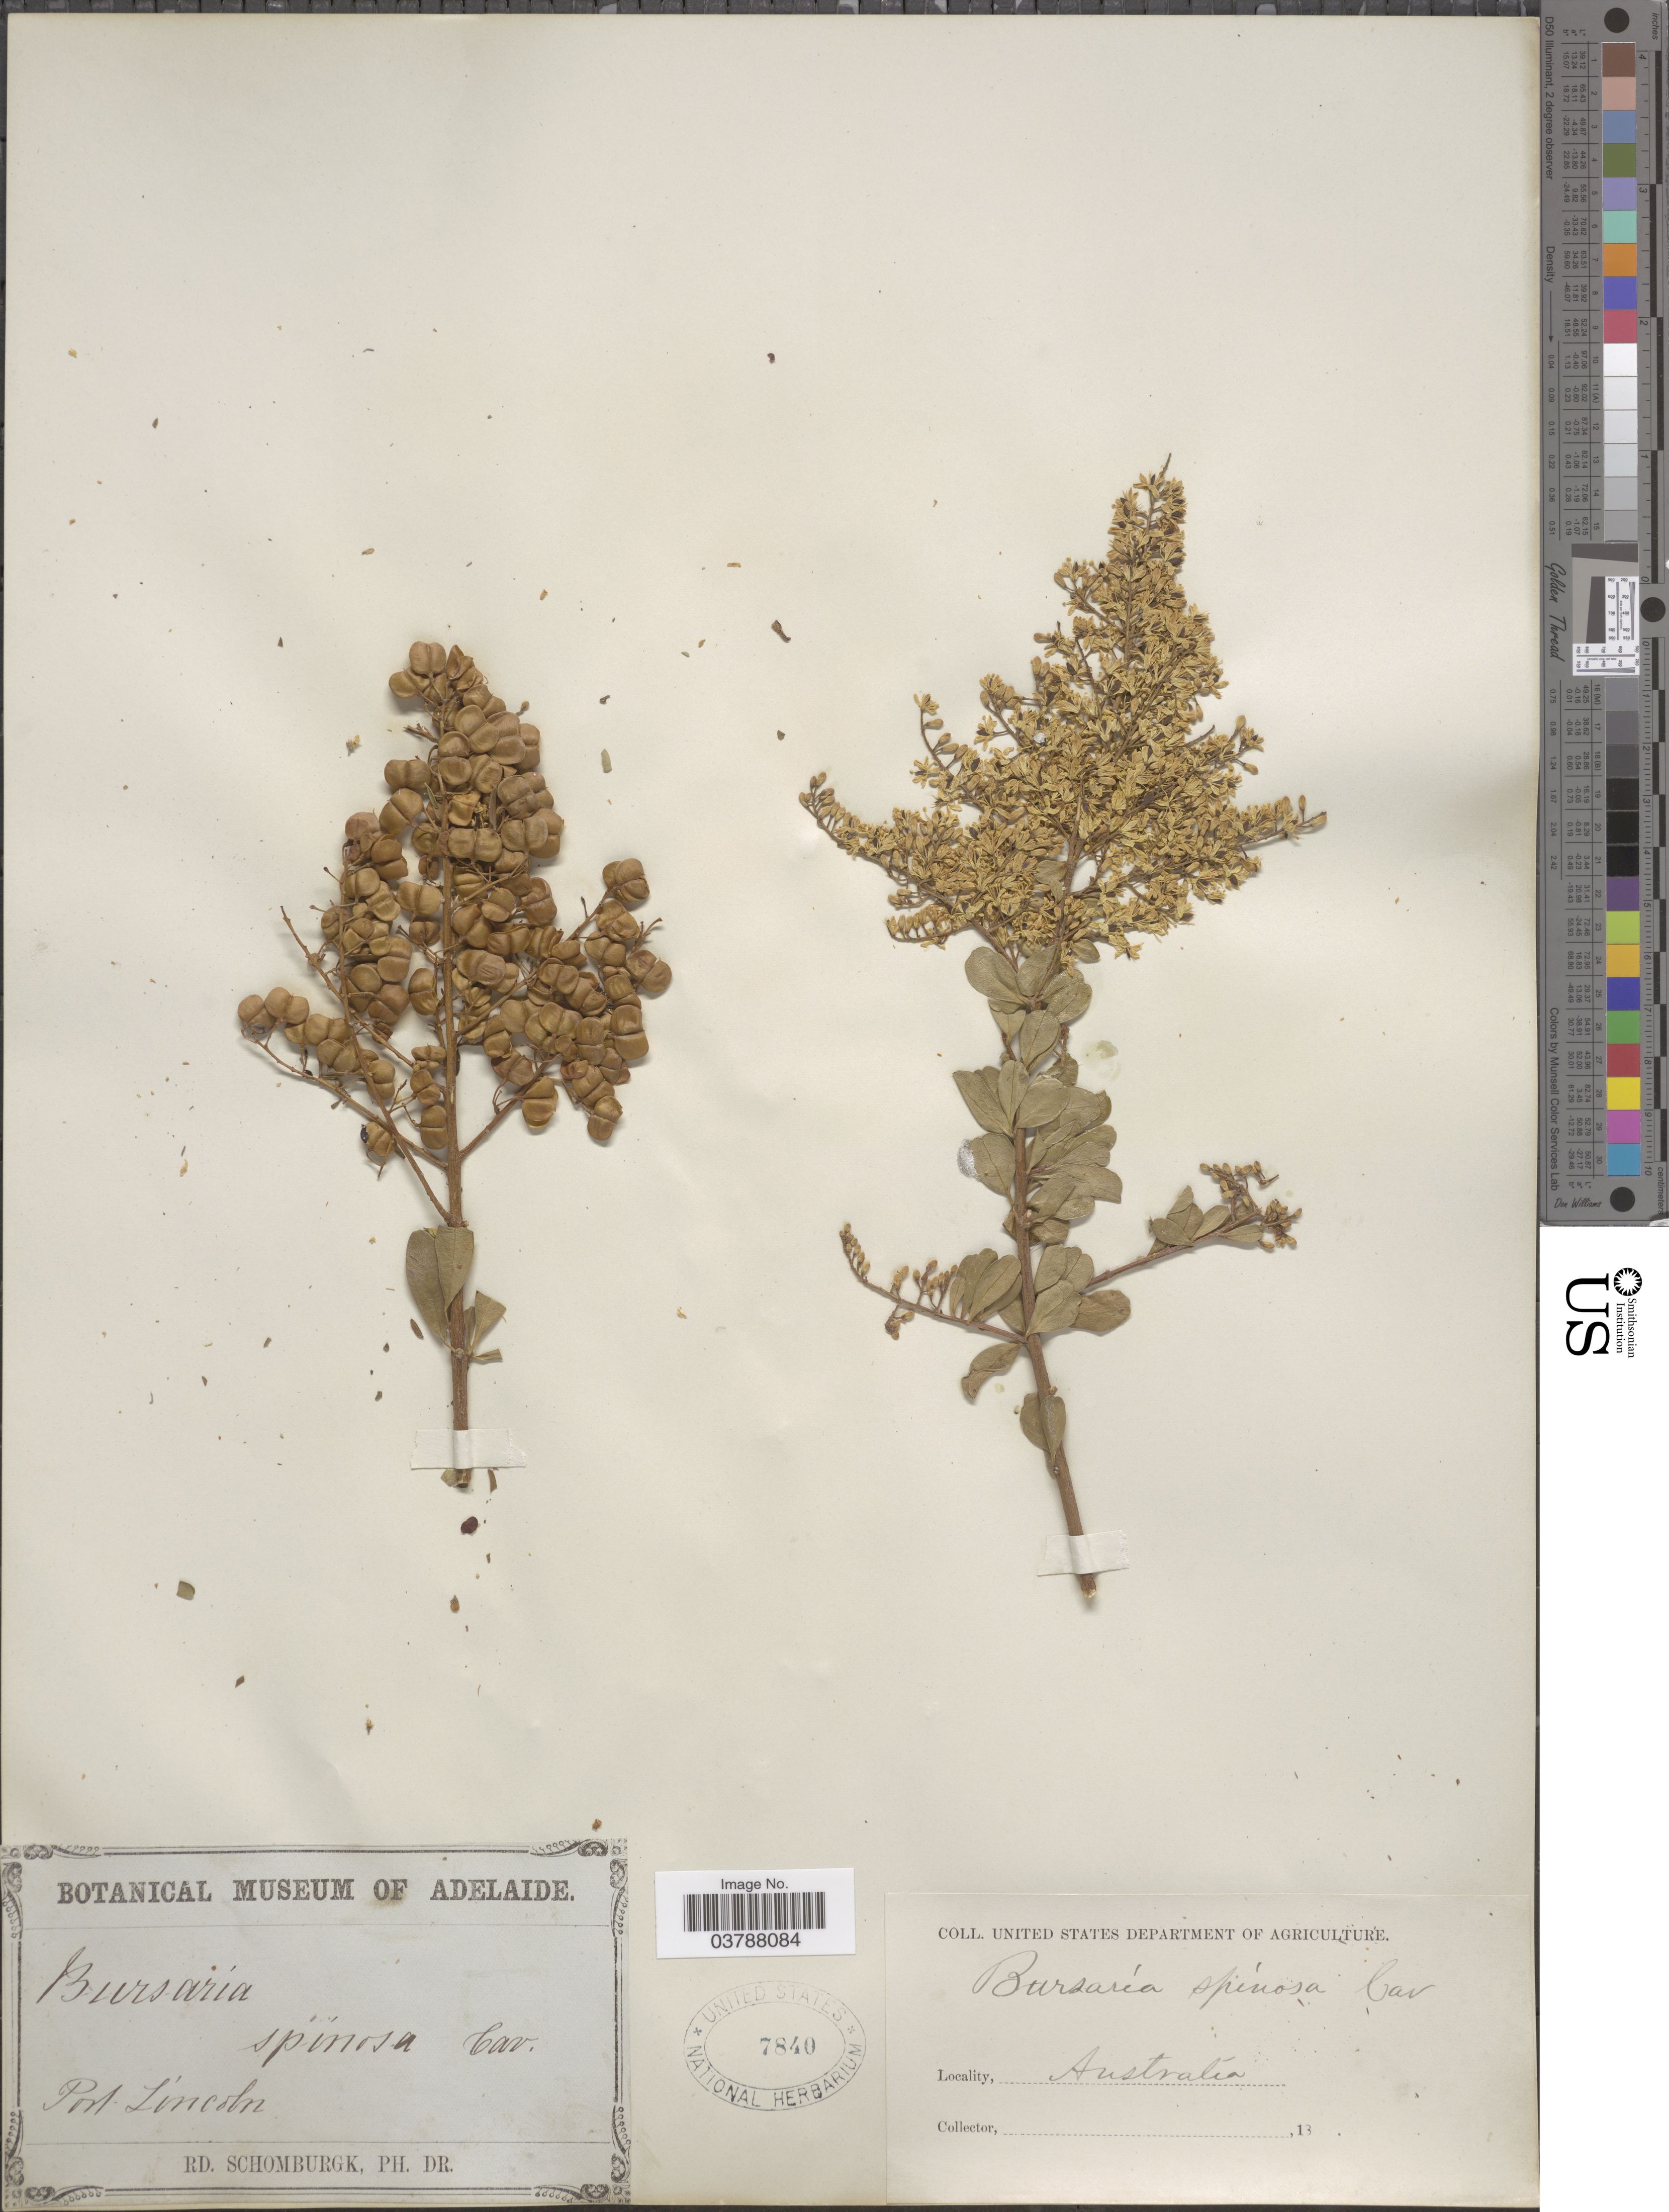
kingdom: Plantae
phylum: Tracheophyta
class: Magnoliopsida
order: Apiales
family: Pittosporaceae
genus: Bursaria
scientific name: Bursaria spinosa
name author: Cav.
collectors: M. R. Schomburgk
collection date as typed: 18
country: Australia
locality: Port Lincoln.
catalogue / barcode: US 7840